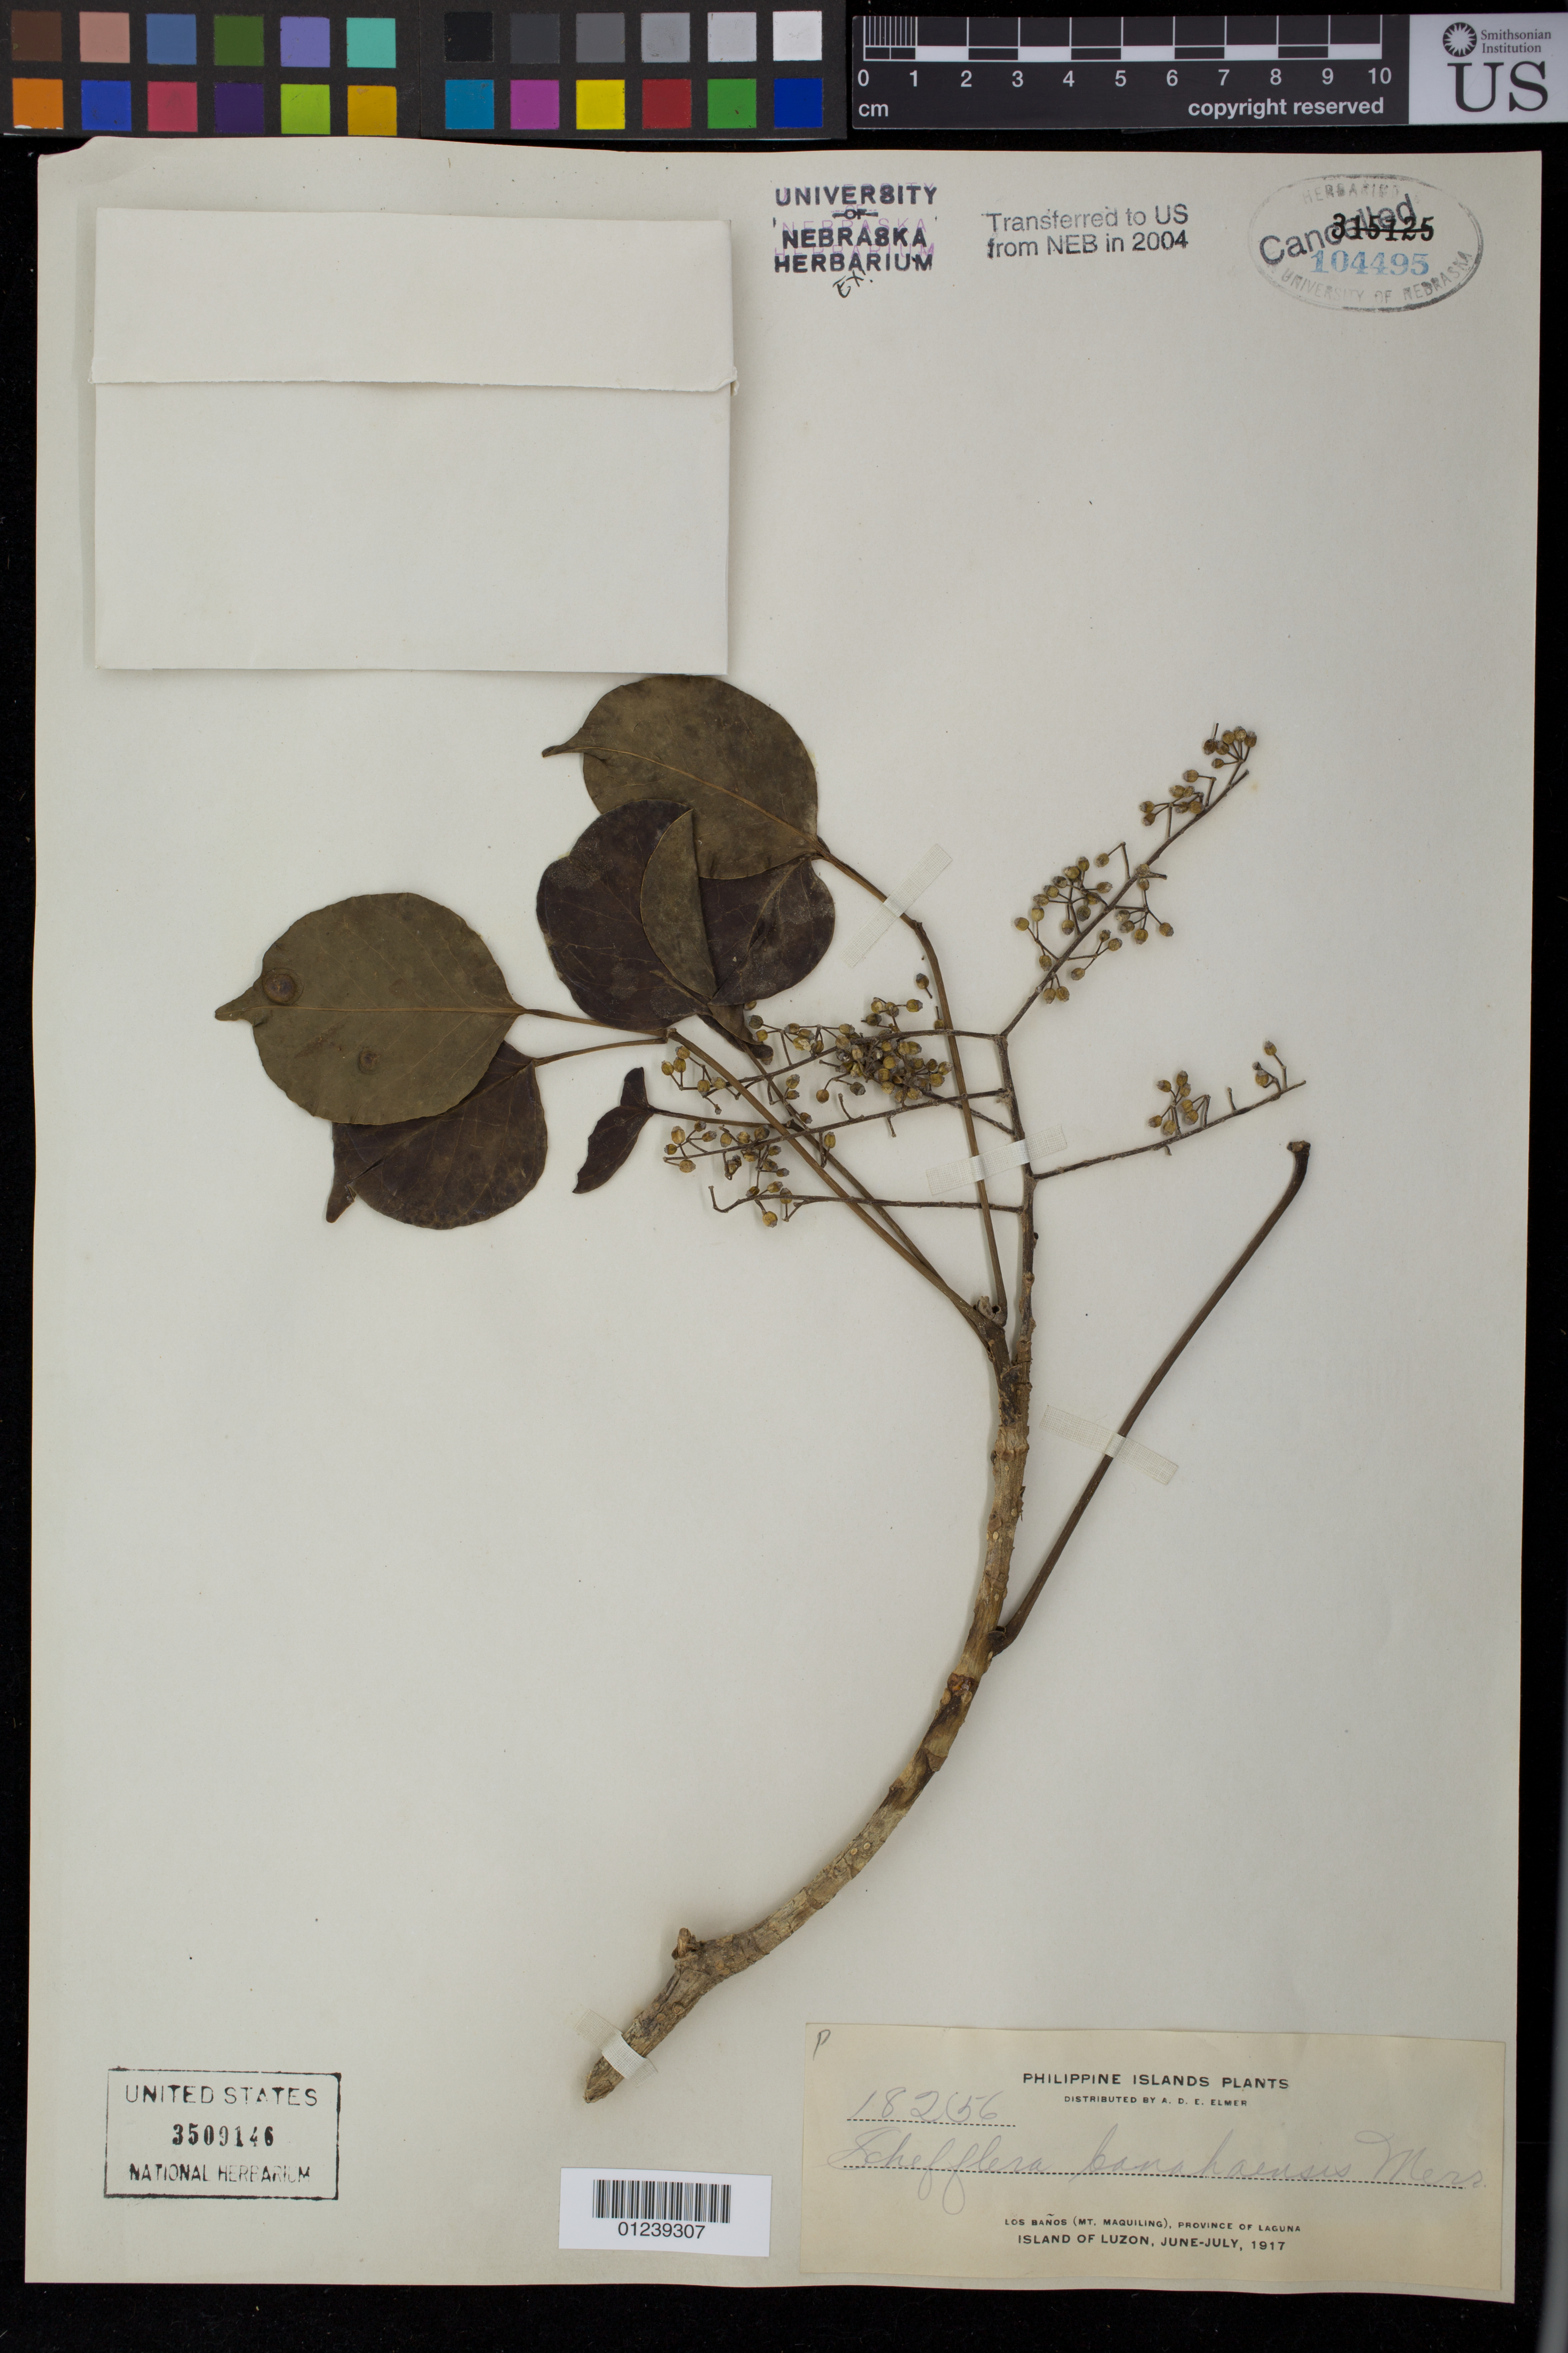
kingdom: Plantae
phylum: Tracheophyta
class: Magnoliopsida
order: Apiales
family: Araliaceae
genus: Schefflera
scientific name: Schefflera banahaensis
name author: Merr.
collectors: A. D. E. Elmer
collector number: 18256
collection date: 1917-06/1917-07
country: Philippines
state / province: Calabarzon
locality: Los Banos (Mt. Maquiling), Province of Laguna, Island of Luzon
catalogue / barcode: US 3509146